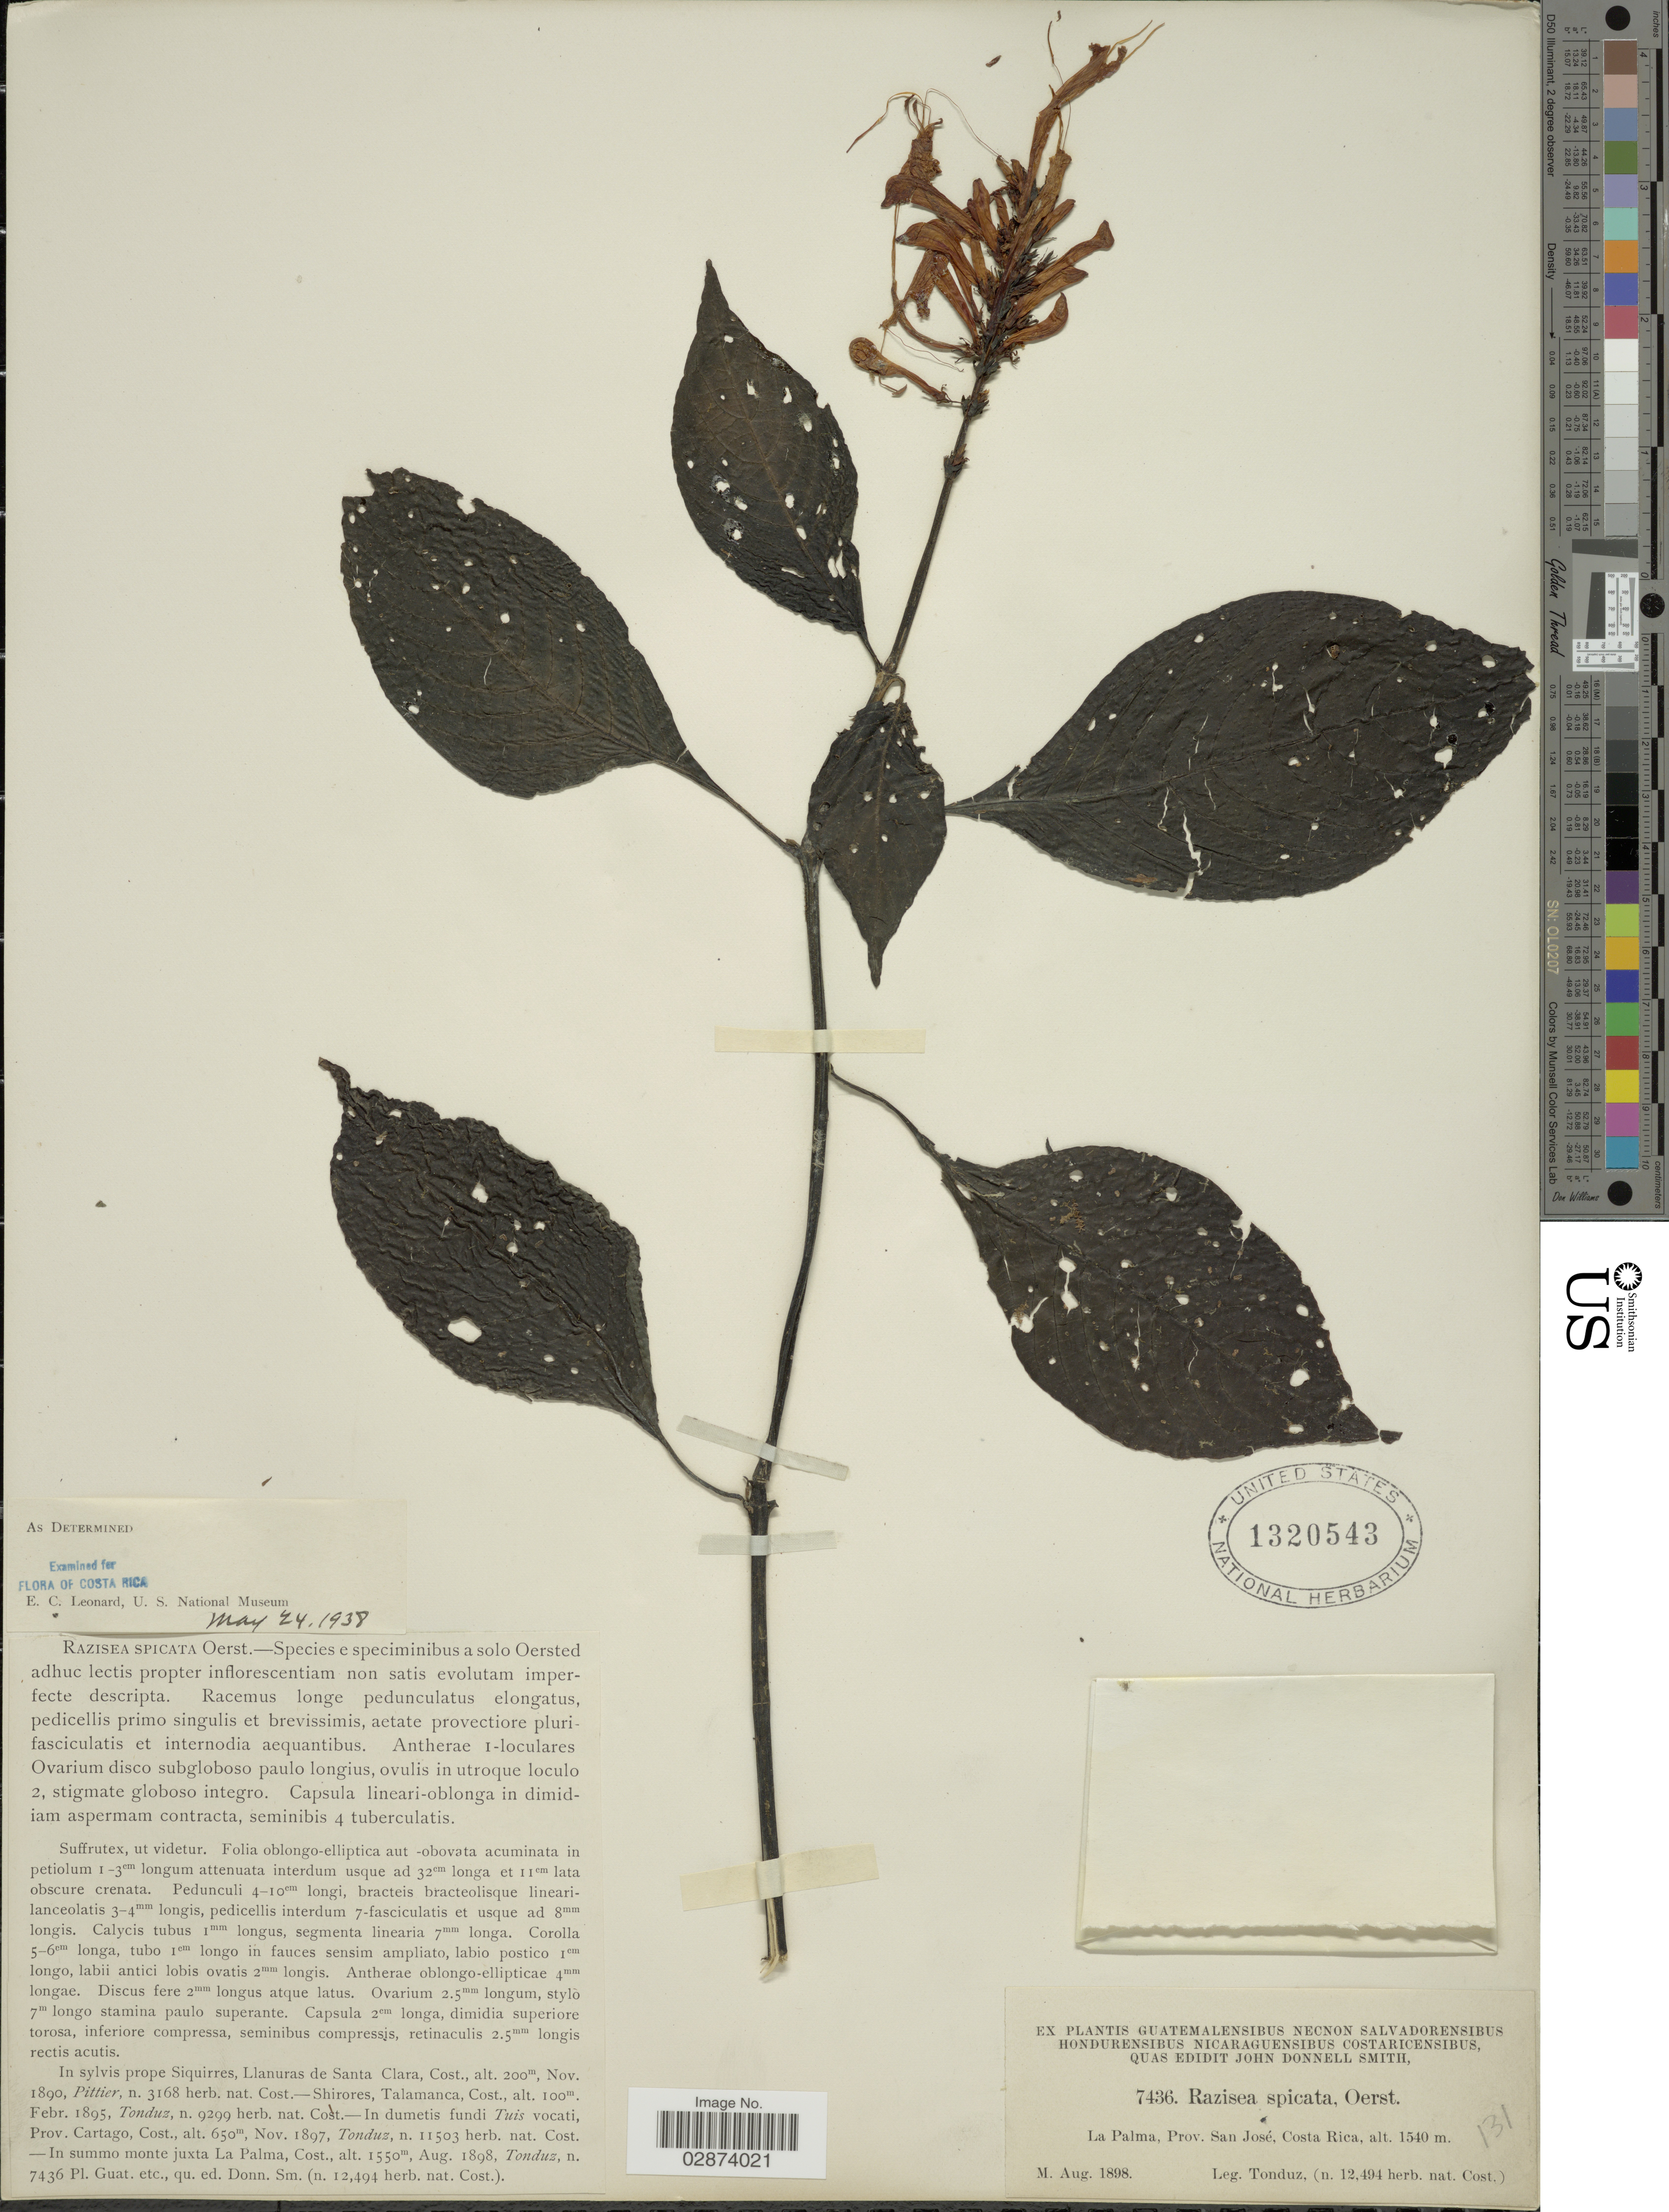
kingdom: Plantae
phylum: Tracheophyta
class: Magnoliopsida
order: Lamiales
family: Acanthaceae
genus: Razisea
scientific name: Razisea spicata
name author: Oerst.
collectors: Tonduz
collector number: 7436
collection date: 1898-08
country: Costa Rica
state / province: San José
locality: La Palma, Prov. San José.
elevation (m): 1540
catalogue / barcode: US 1320543